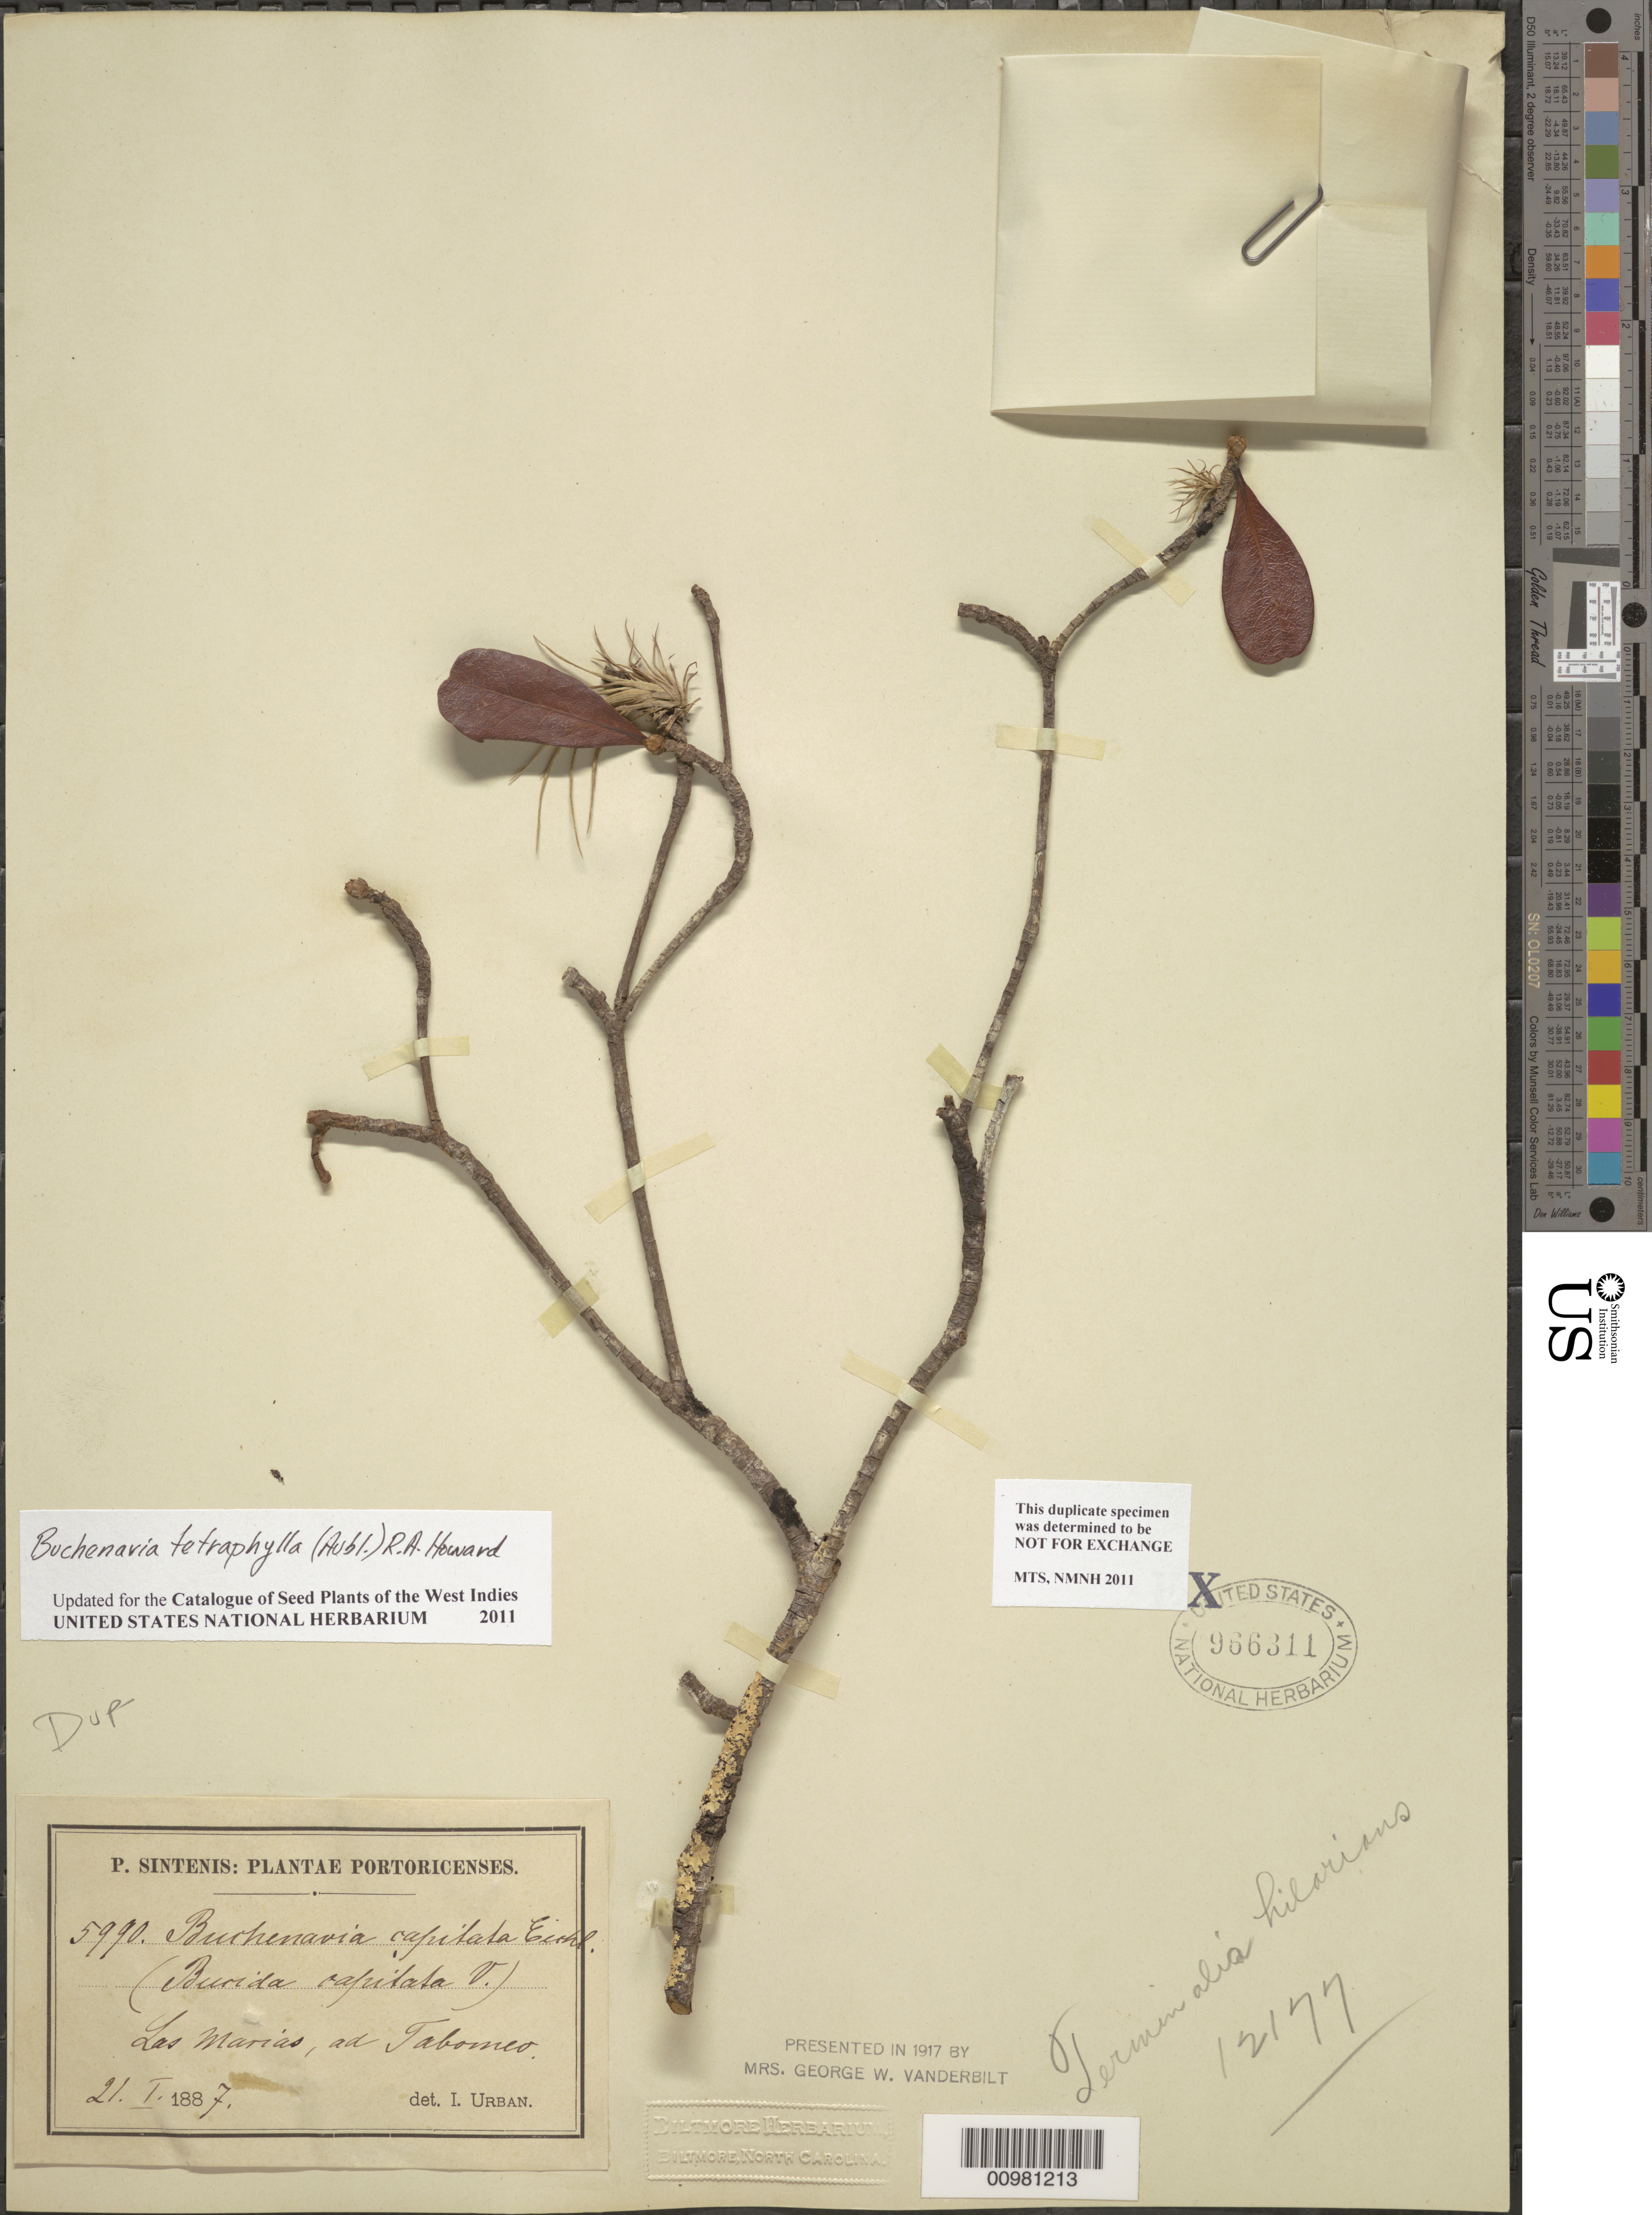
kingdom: Plantae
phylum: Tracheophyta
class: Magnoliopsida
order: Myrtales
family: Combretaceae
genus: Terminalia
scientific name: Terminalia tetraphylla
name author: (Aubl.) Gere & Boatwr.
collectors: P. Sintenis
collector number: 5990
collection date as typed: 21 Jan 1887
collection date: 1887-01-21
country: Puerto Rico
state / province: Las Marías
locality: Las Marias, ad Tabonuco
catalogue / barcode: US 966311